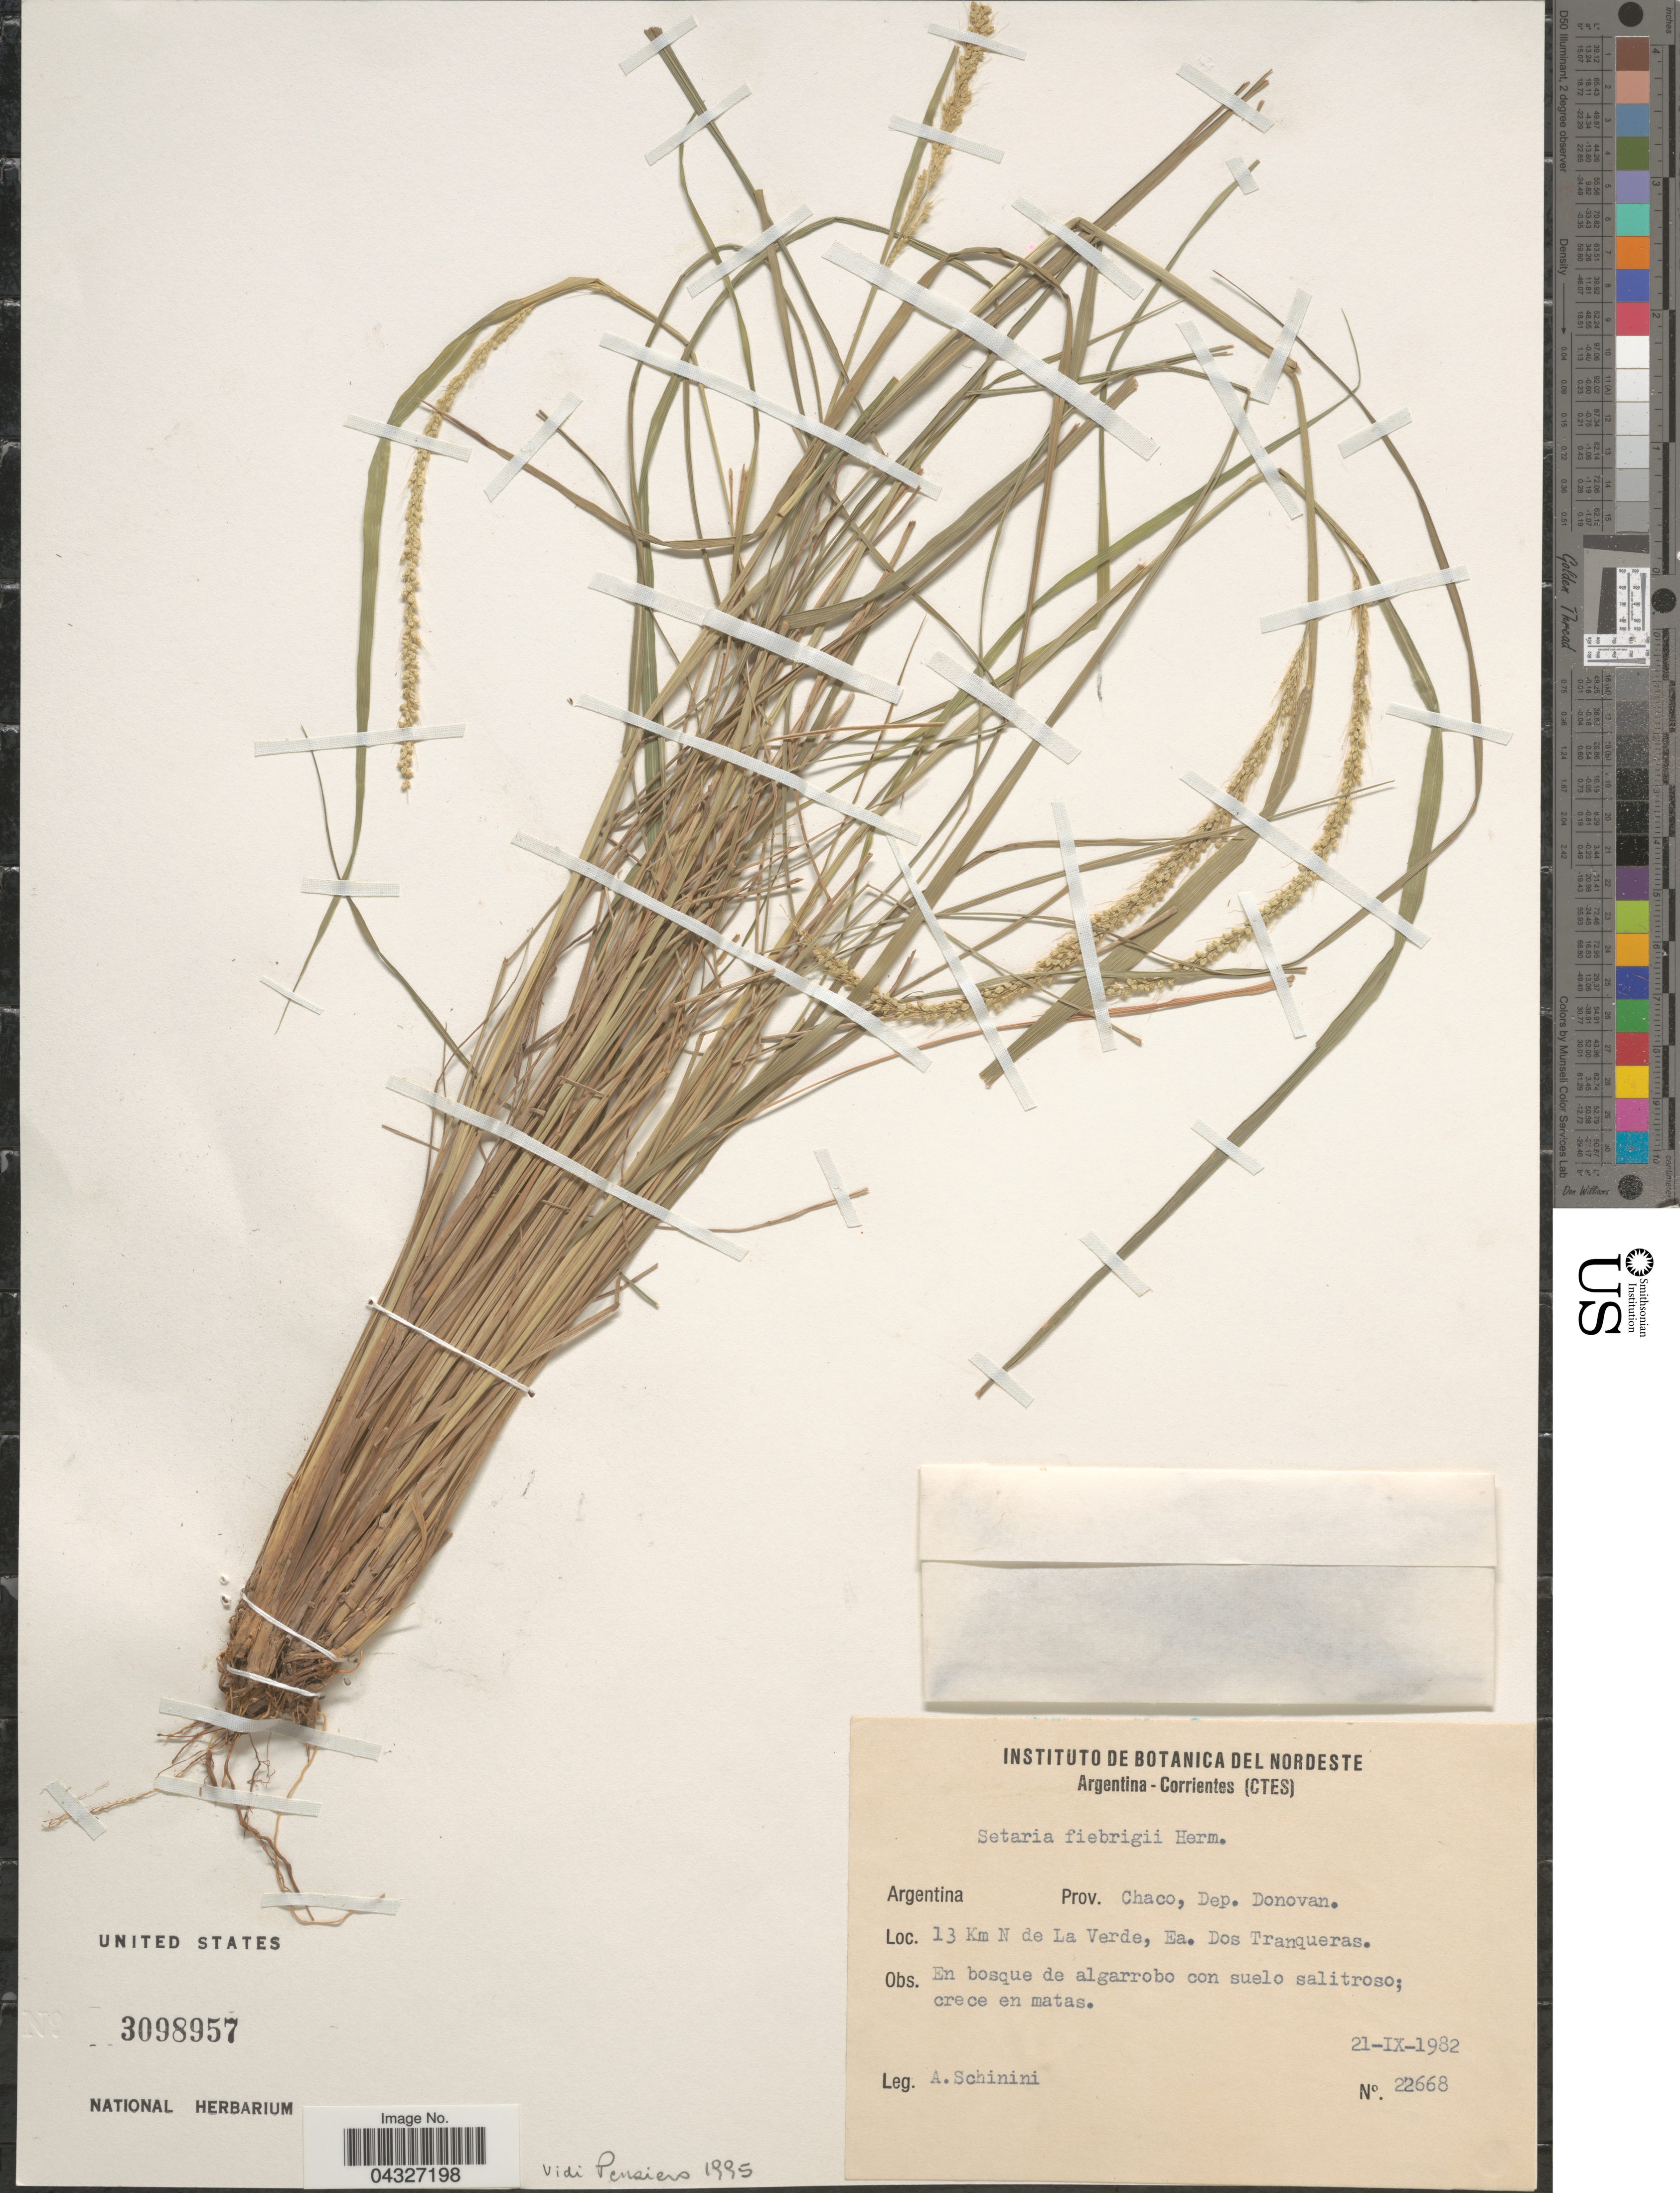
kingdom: Plantae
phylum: Tracheophyta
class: Liliopsida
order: Poales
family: Poaceae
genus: Setaria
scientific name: Setaria fiebrigii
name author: R.A.W. Herrm.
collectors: A. Schinini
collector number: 22668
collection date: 1982-09-21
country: Argentina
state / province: Chaco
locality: Dep. Donovan. 13 Km N de la Verde, Ea. Dos Tranqueras.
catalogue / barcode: US 3098957